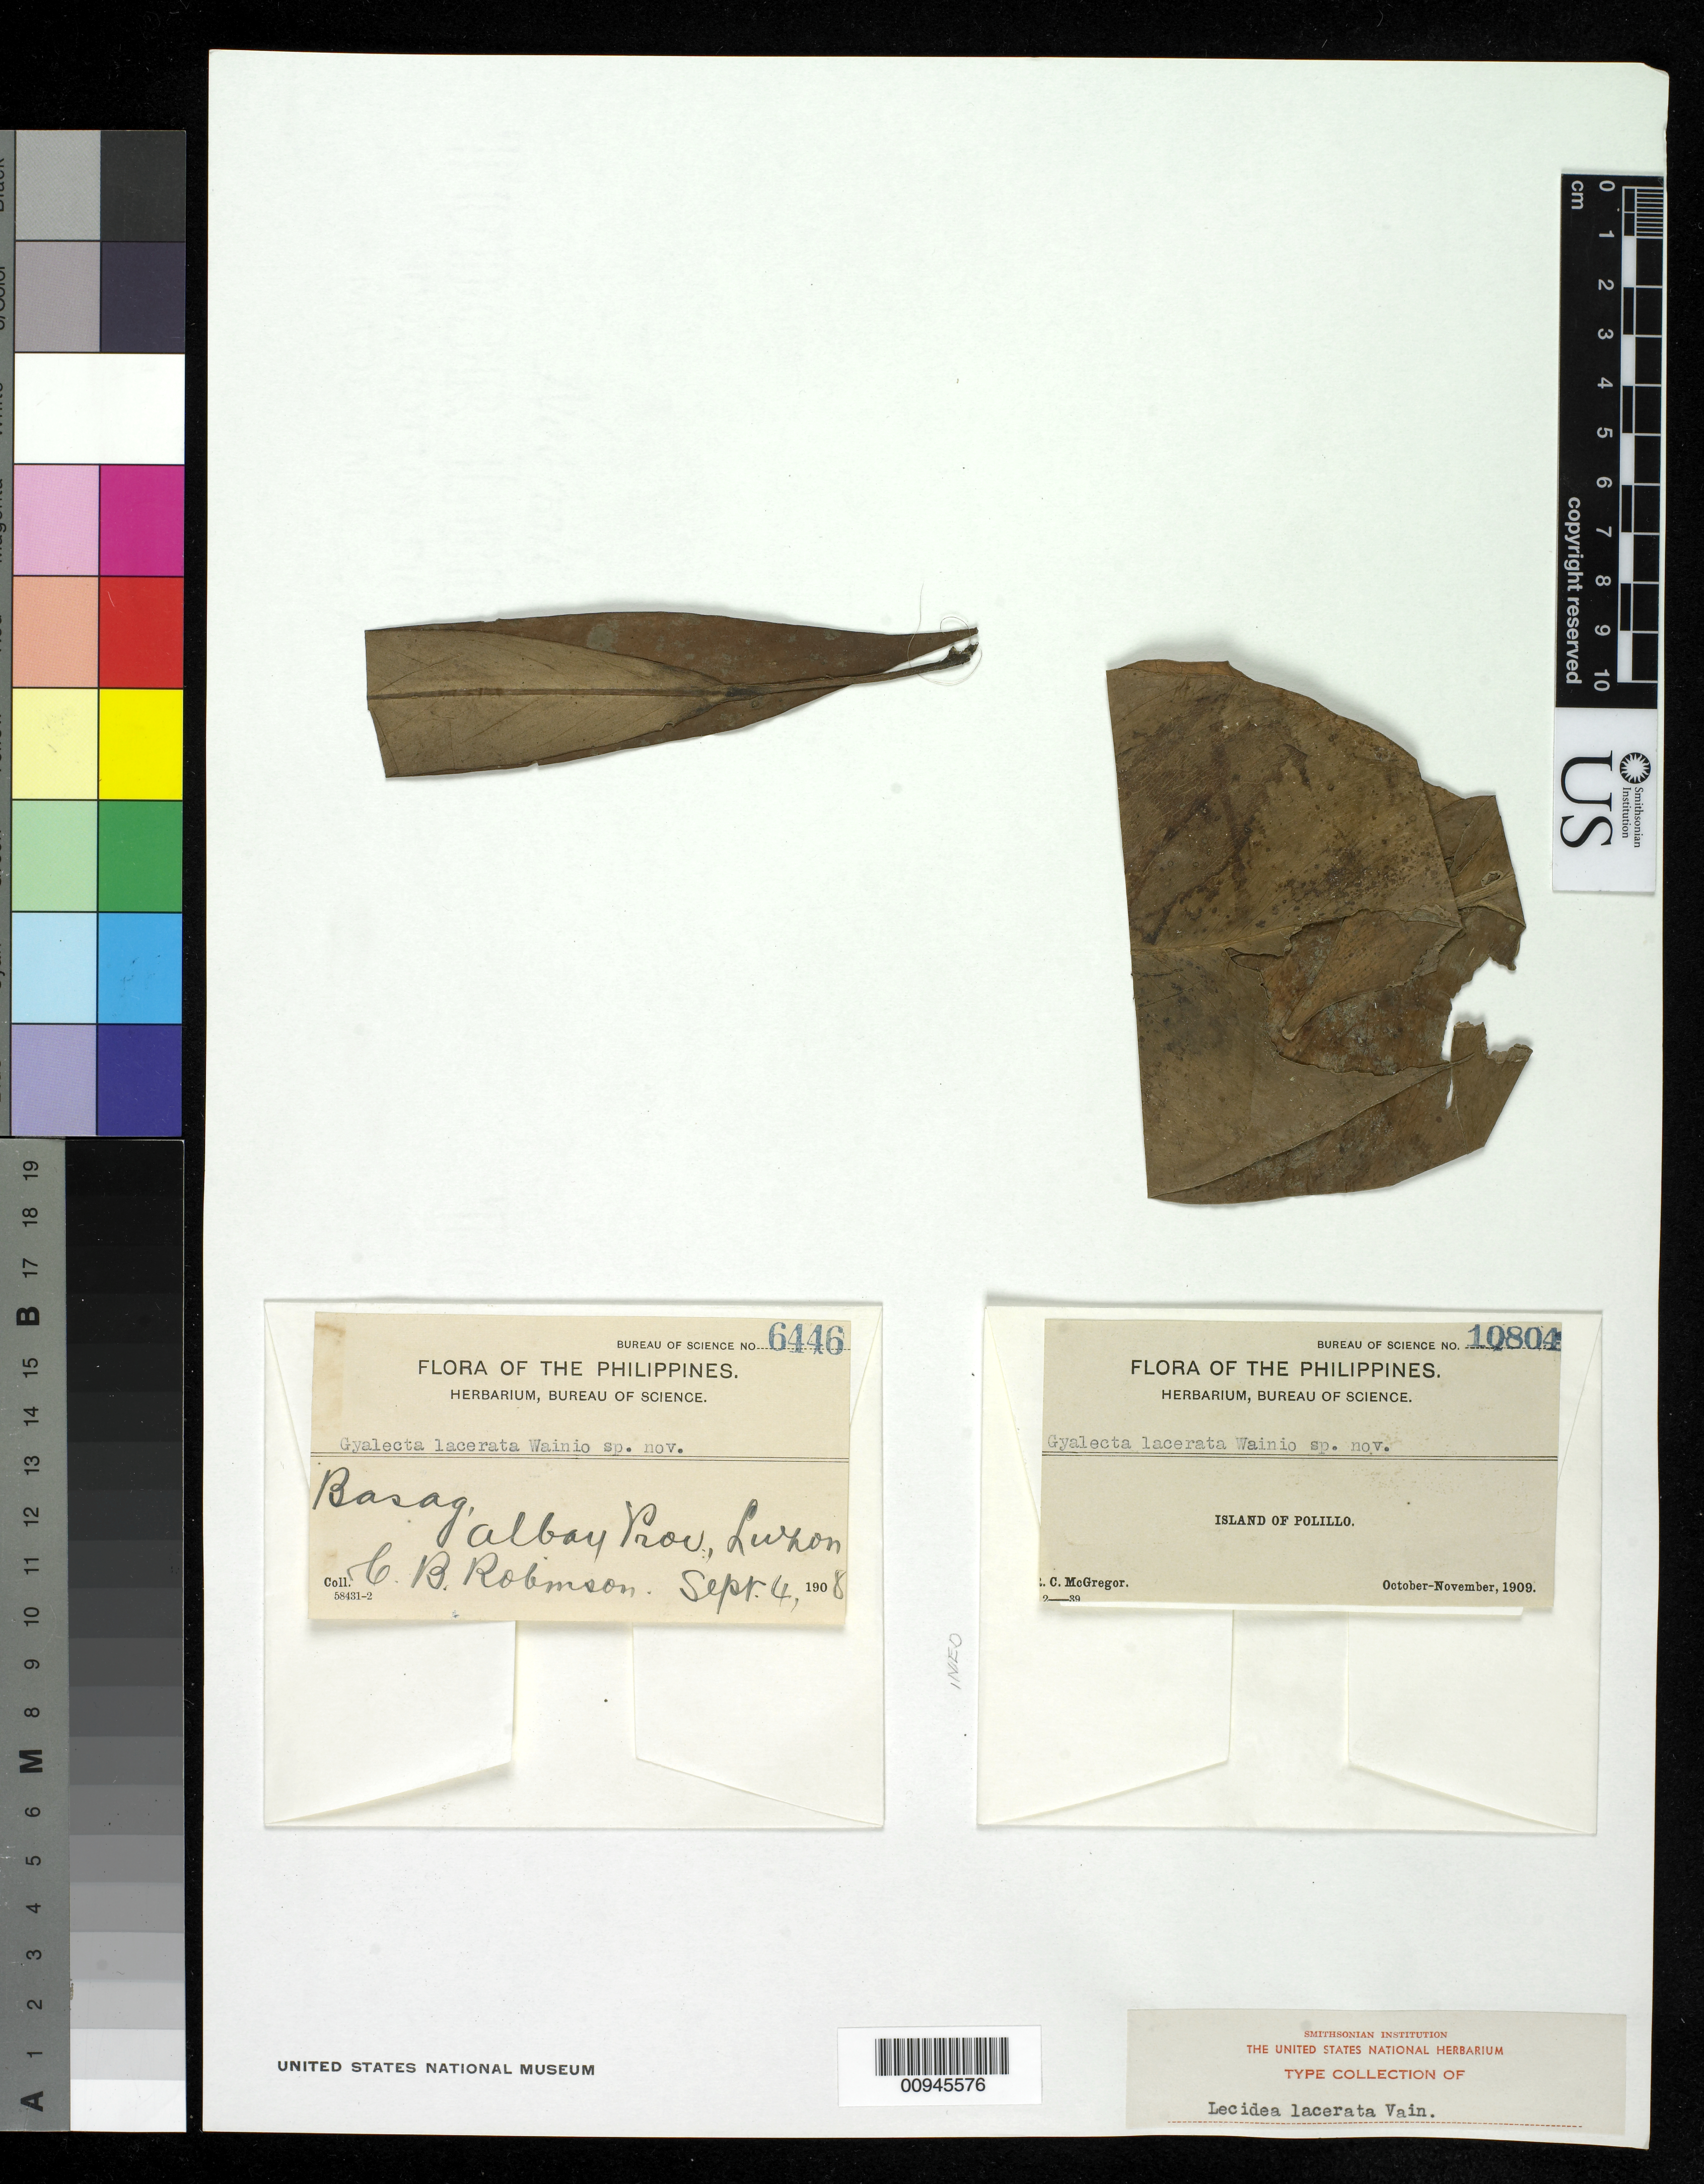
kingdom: Fungi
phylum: Ascomycota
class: Lecanoromycetes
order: Gyalectales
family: Gyalectaceae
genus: Gyalecta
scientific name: Gyalecta lacerata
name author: Vain.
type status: Isosyntype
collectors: C. Robinson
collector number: Bur. Sci. 6446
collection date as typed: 04 Sep 1908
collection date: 1908-09-04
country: Philippines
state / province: Bicol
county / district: Albay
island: Luzon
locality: Basag.